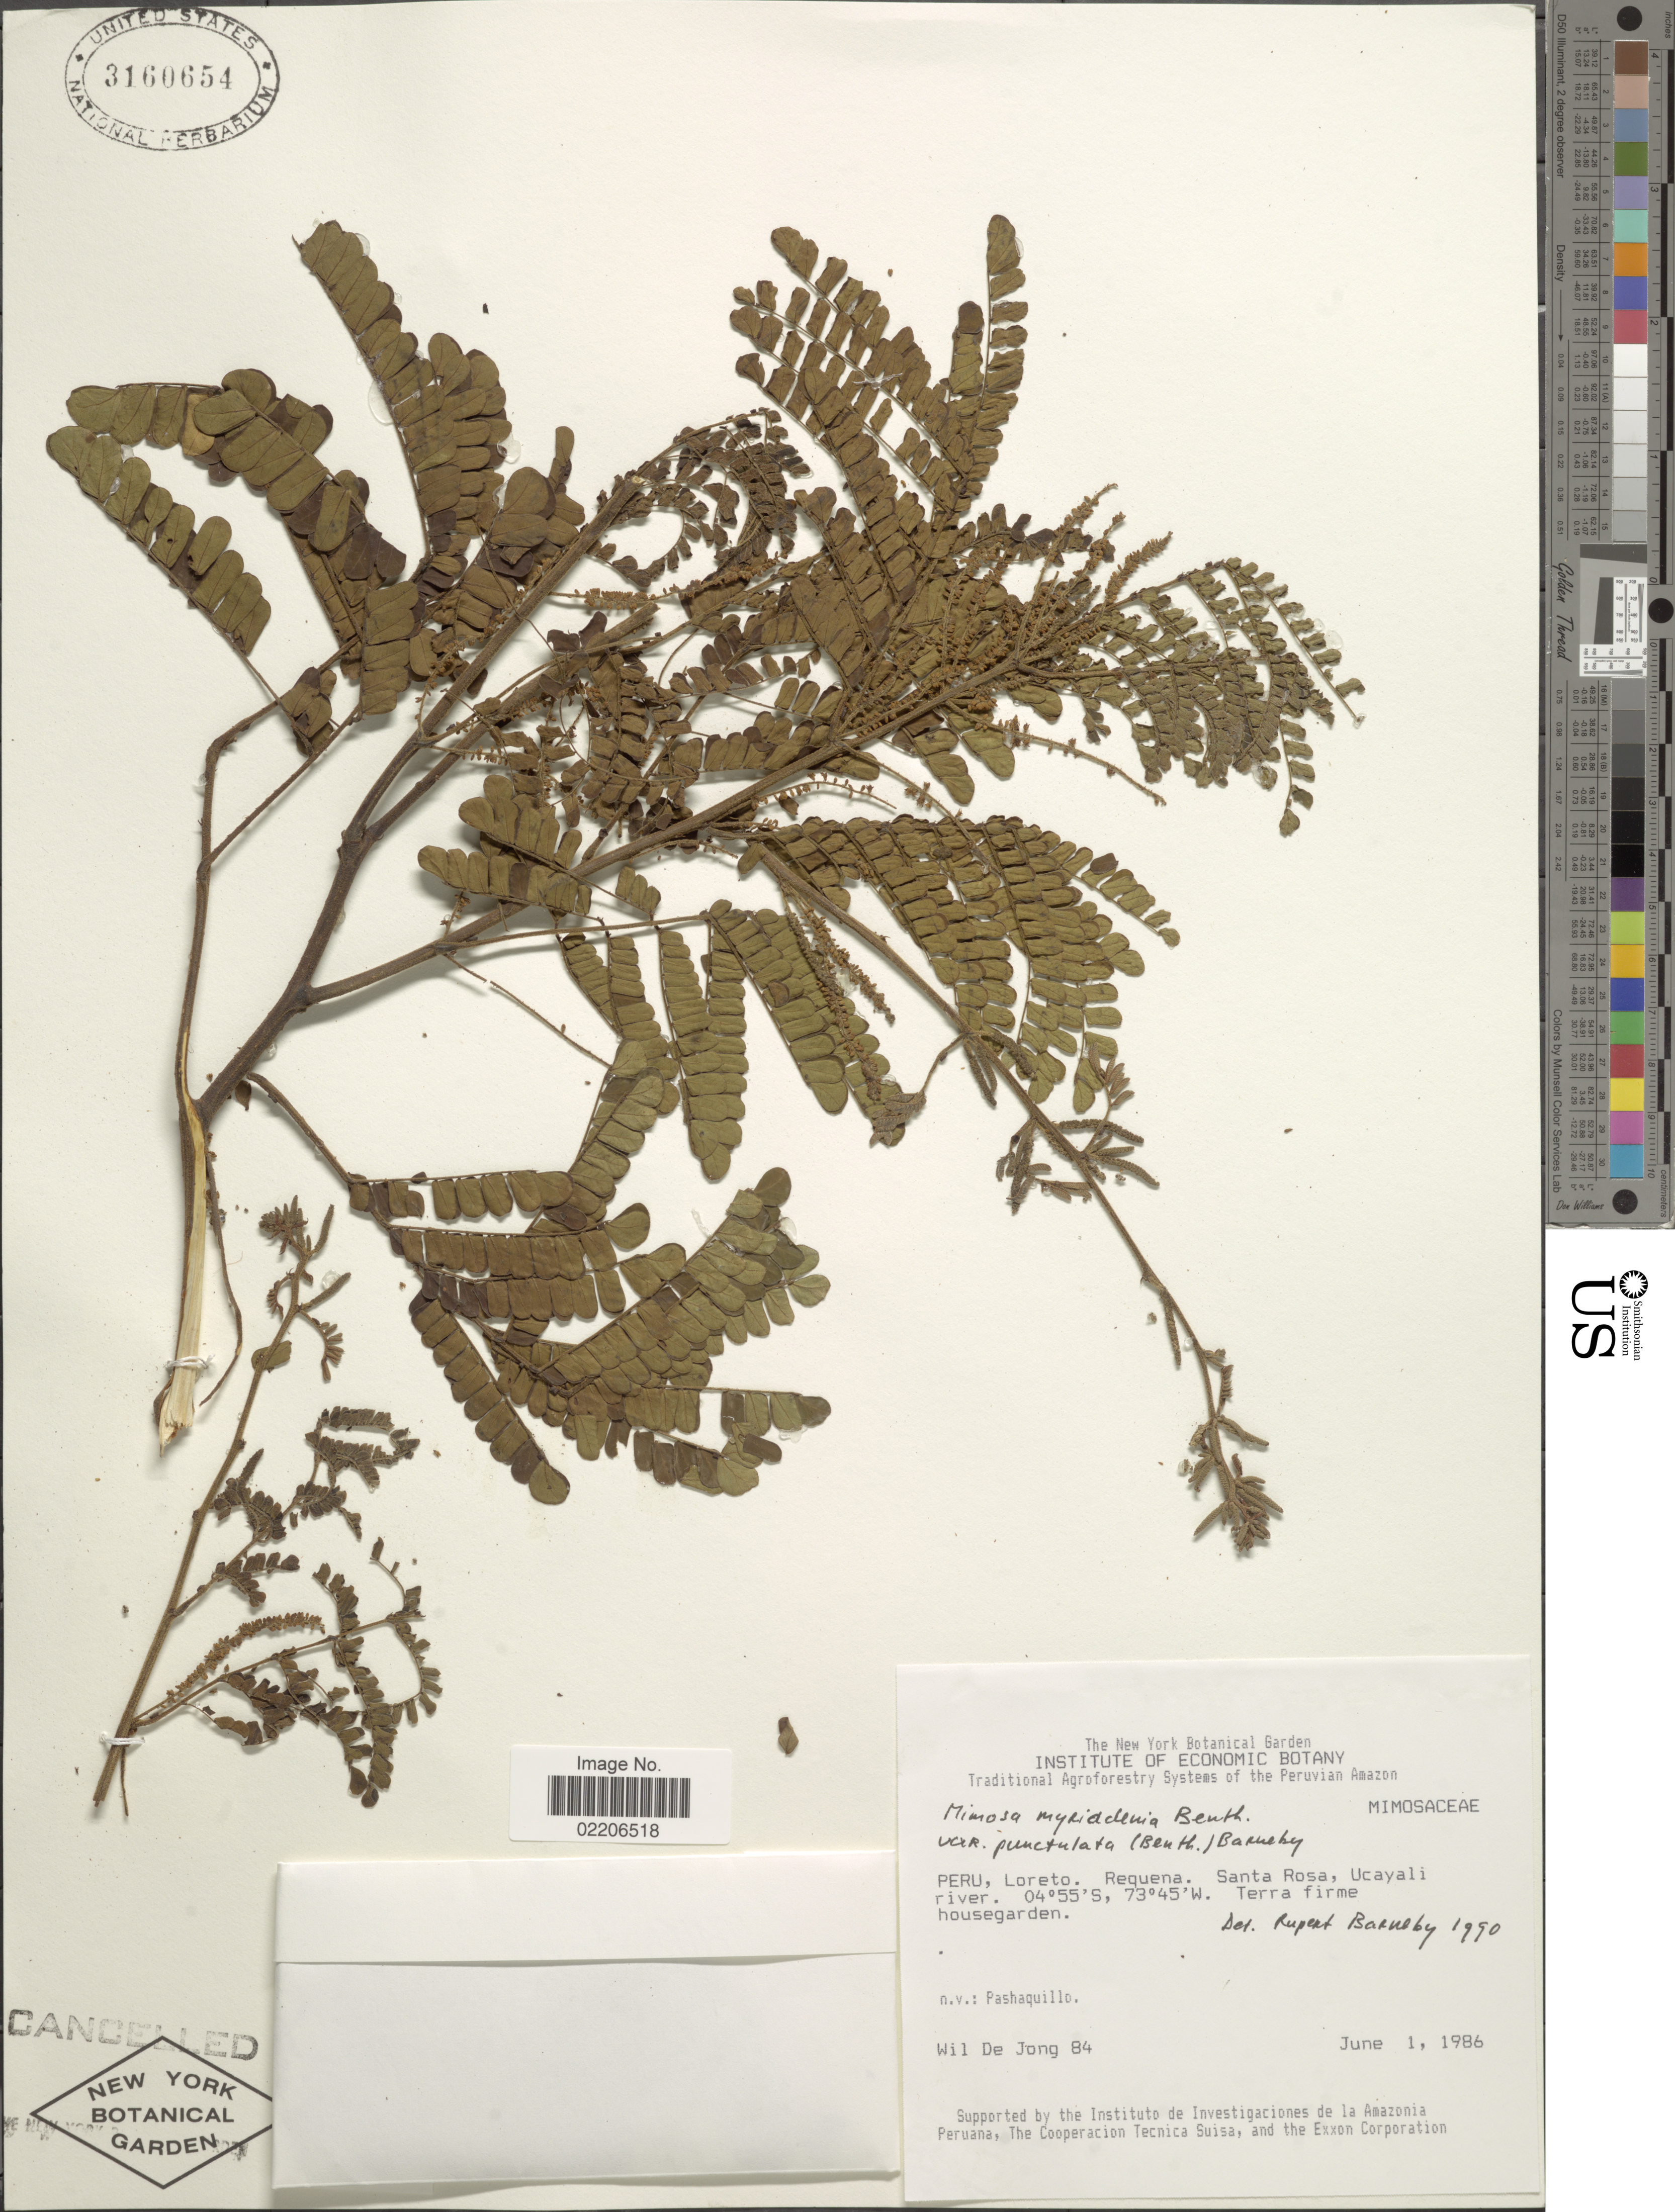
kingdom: Plantae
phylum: Tracheophyta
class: Magnoliopsida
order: Fabales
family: Fabaceae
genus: Mimosa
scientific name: Mimosa myriadenia var. punctulata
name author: (Benth.) Barneby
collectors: W. de Jong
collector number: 84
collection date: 1986-06-01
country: Peru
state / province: Loreto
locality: Peru, Loreto, Requena. Santa Rosa, Ucayali river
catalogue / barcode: US 3160654